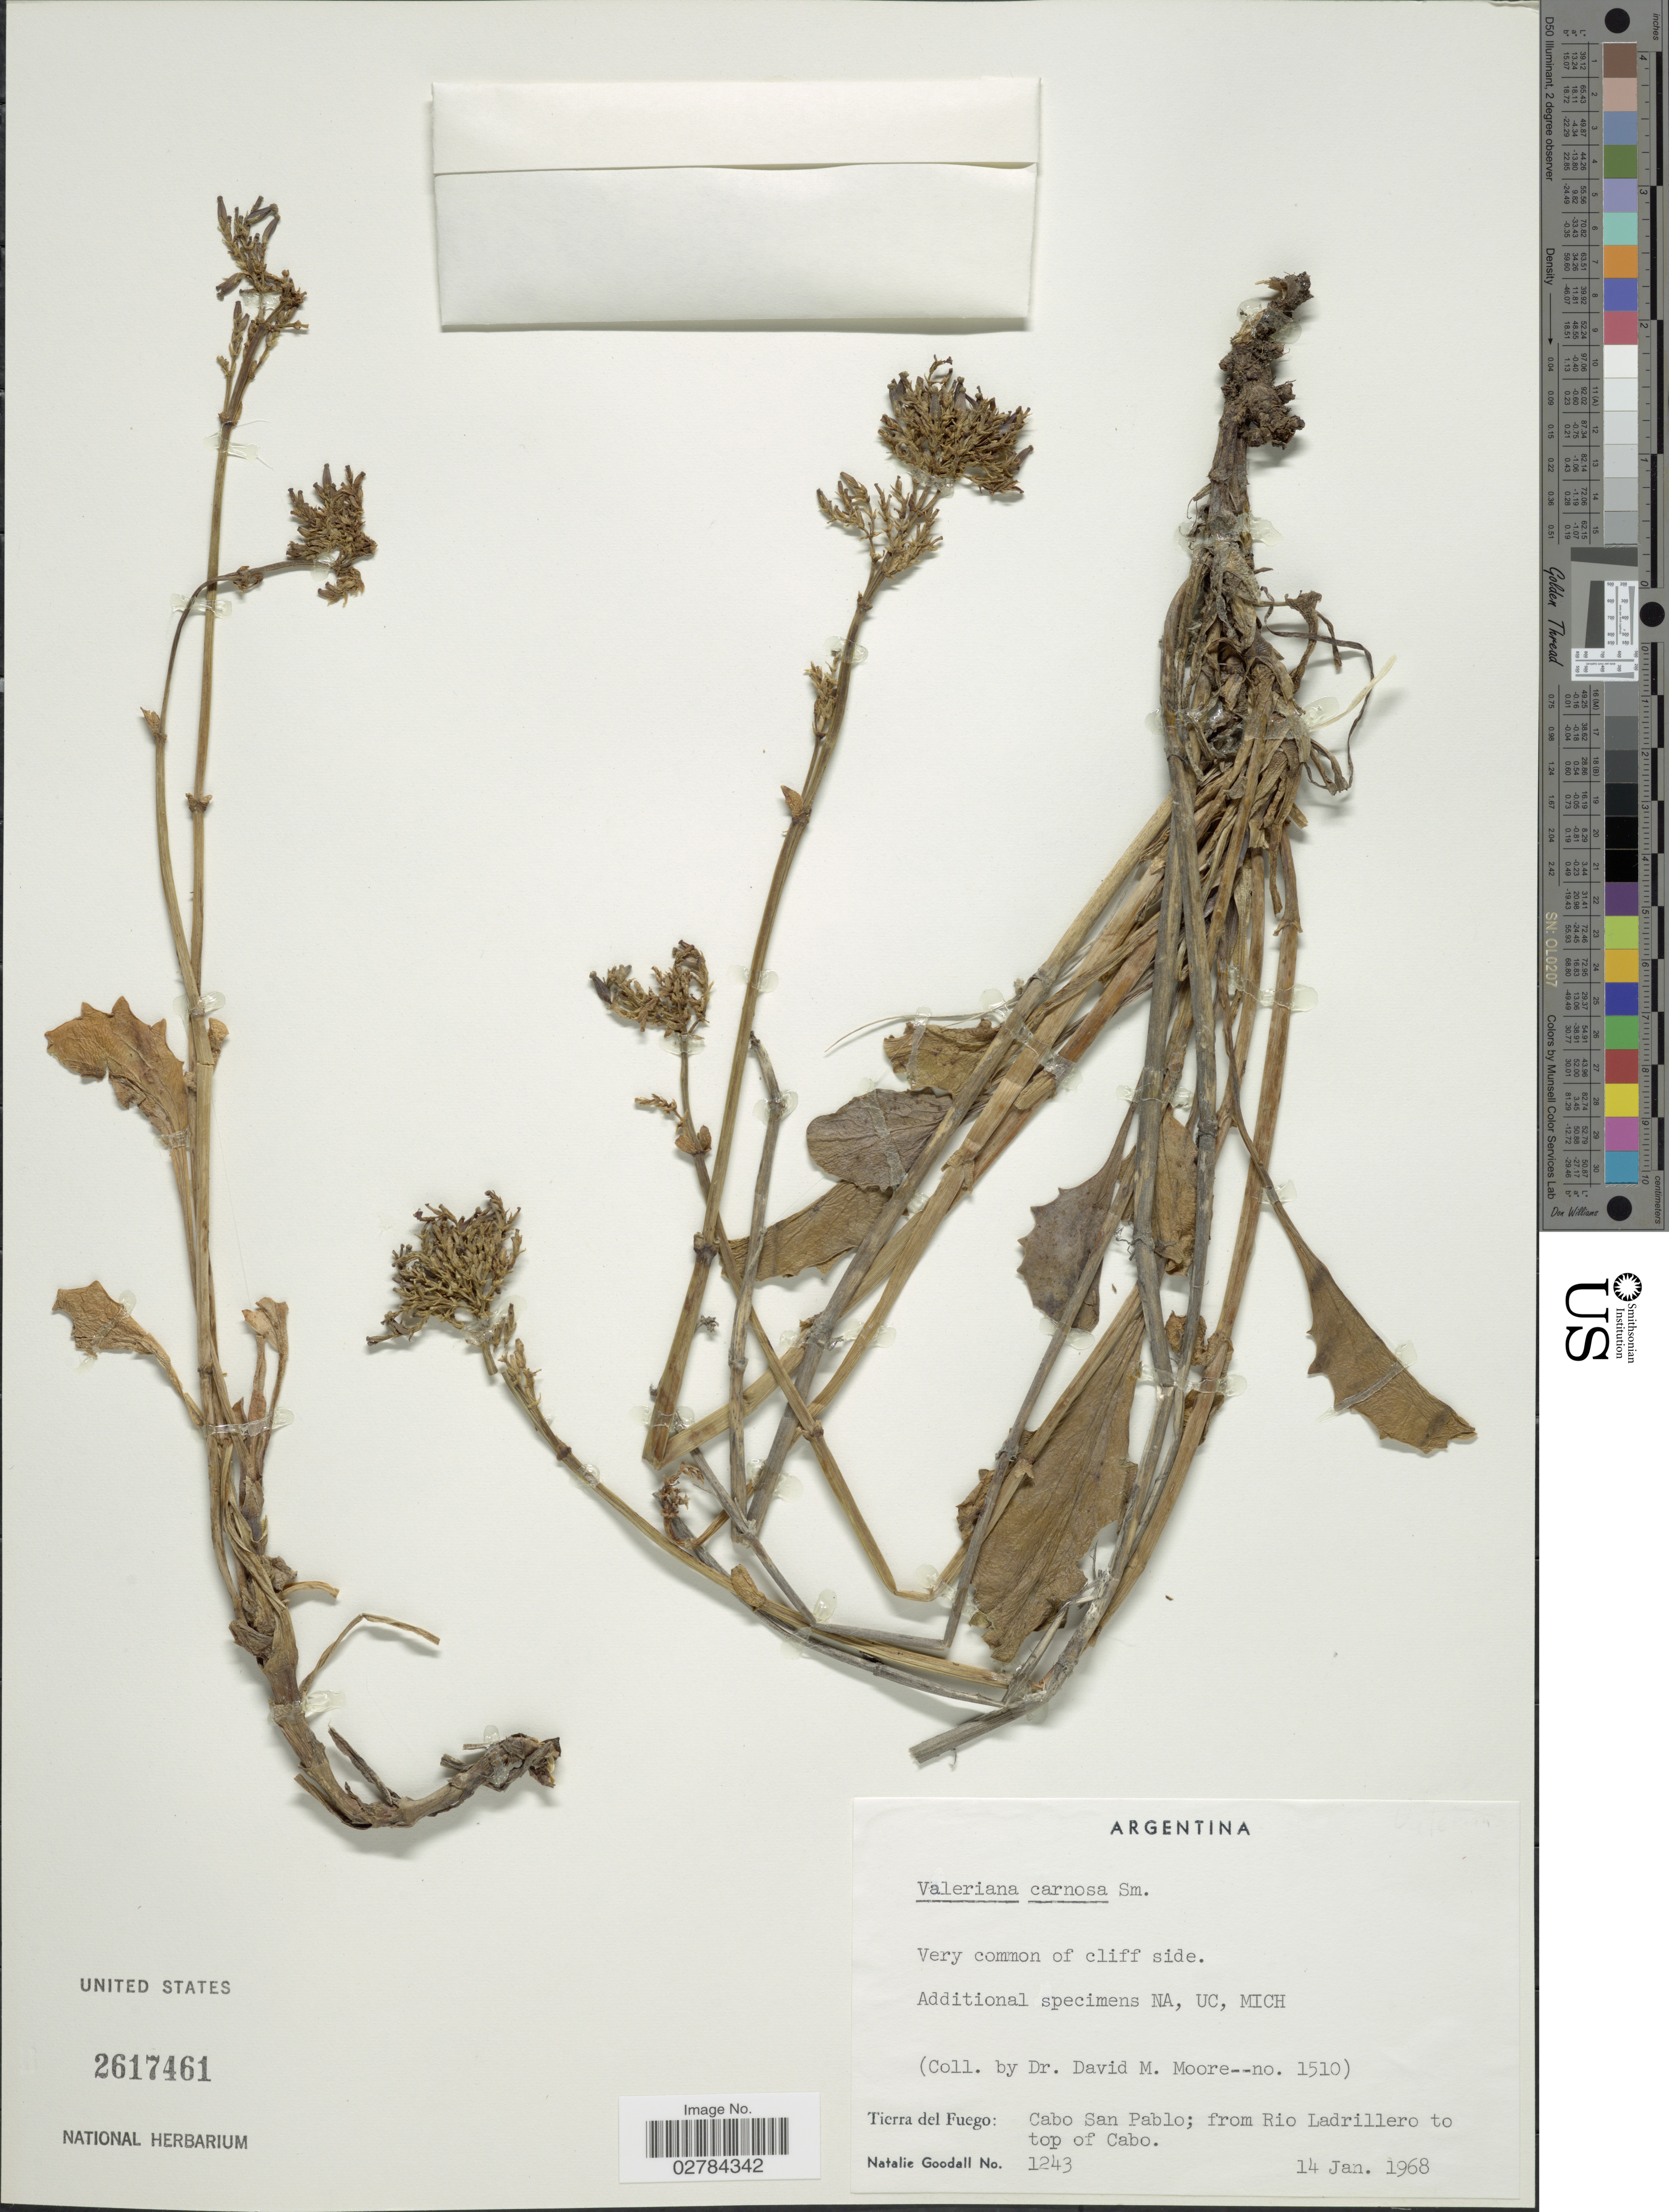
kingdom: Plantae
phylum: Tracheophyta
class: Magnoliopsida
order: Dipsacales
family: Caprifoliaceae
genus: Valeriana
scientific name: Valeriana carnosa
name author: Sm.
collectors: D. Moore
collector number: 1510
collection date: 1968-01-14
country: Argentina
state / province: Tierra del Fuego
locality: Cabo San Pablo; from Rio Ladrillero to top of Cabo.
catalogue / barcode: US 2617461